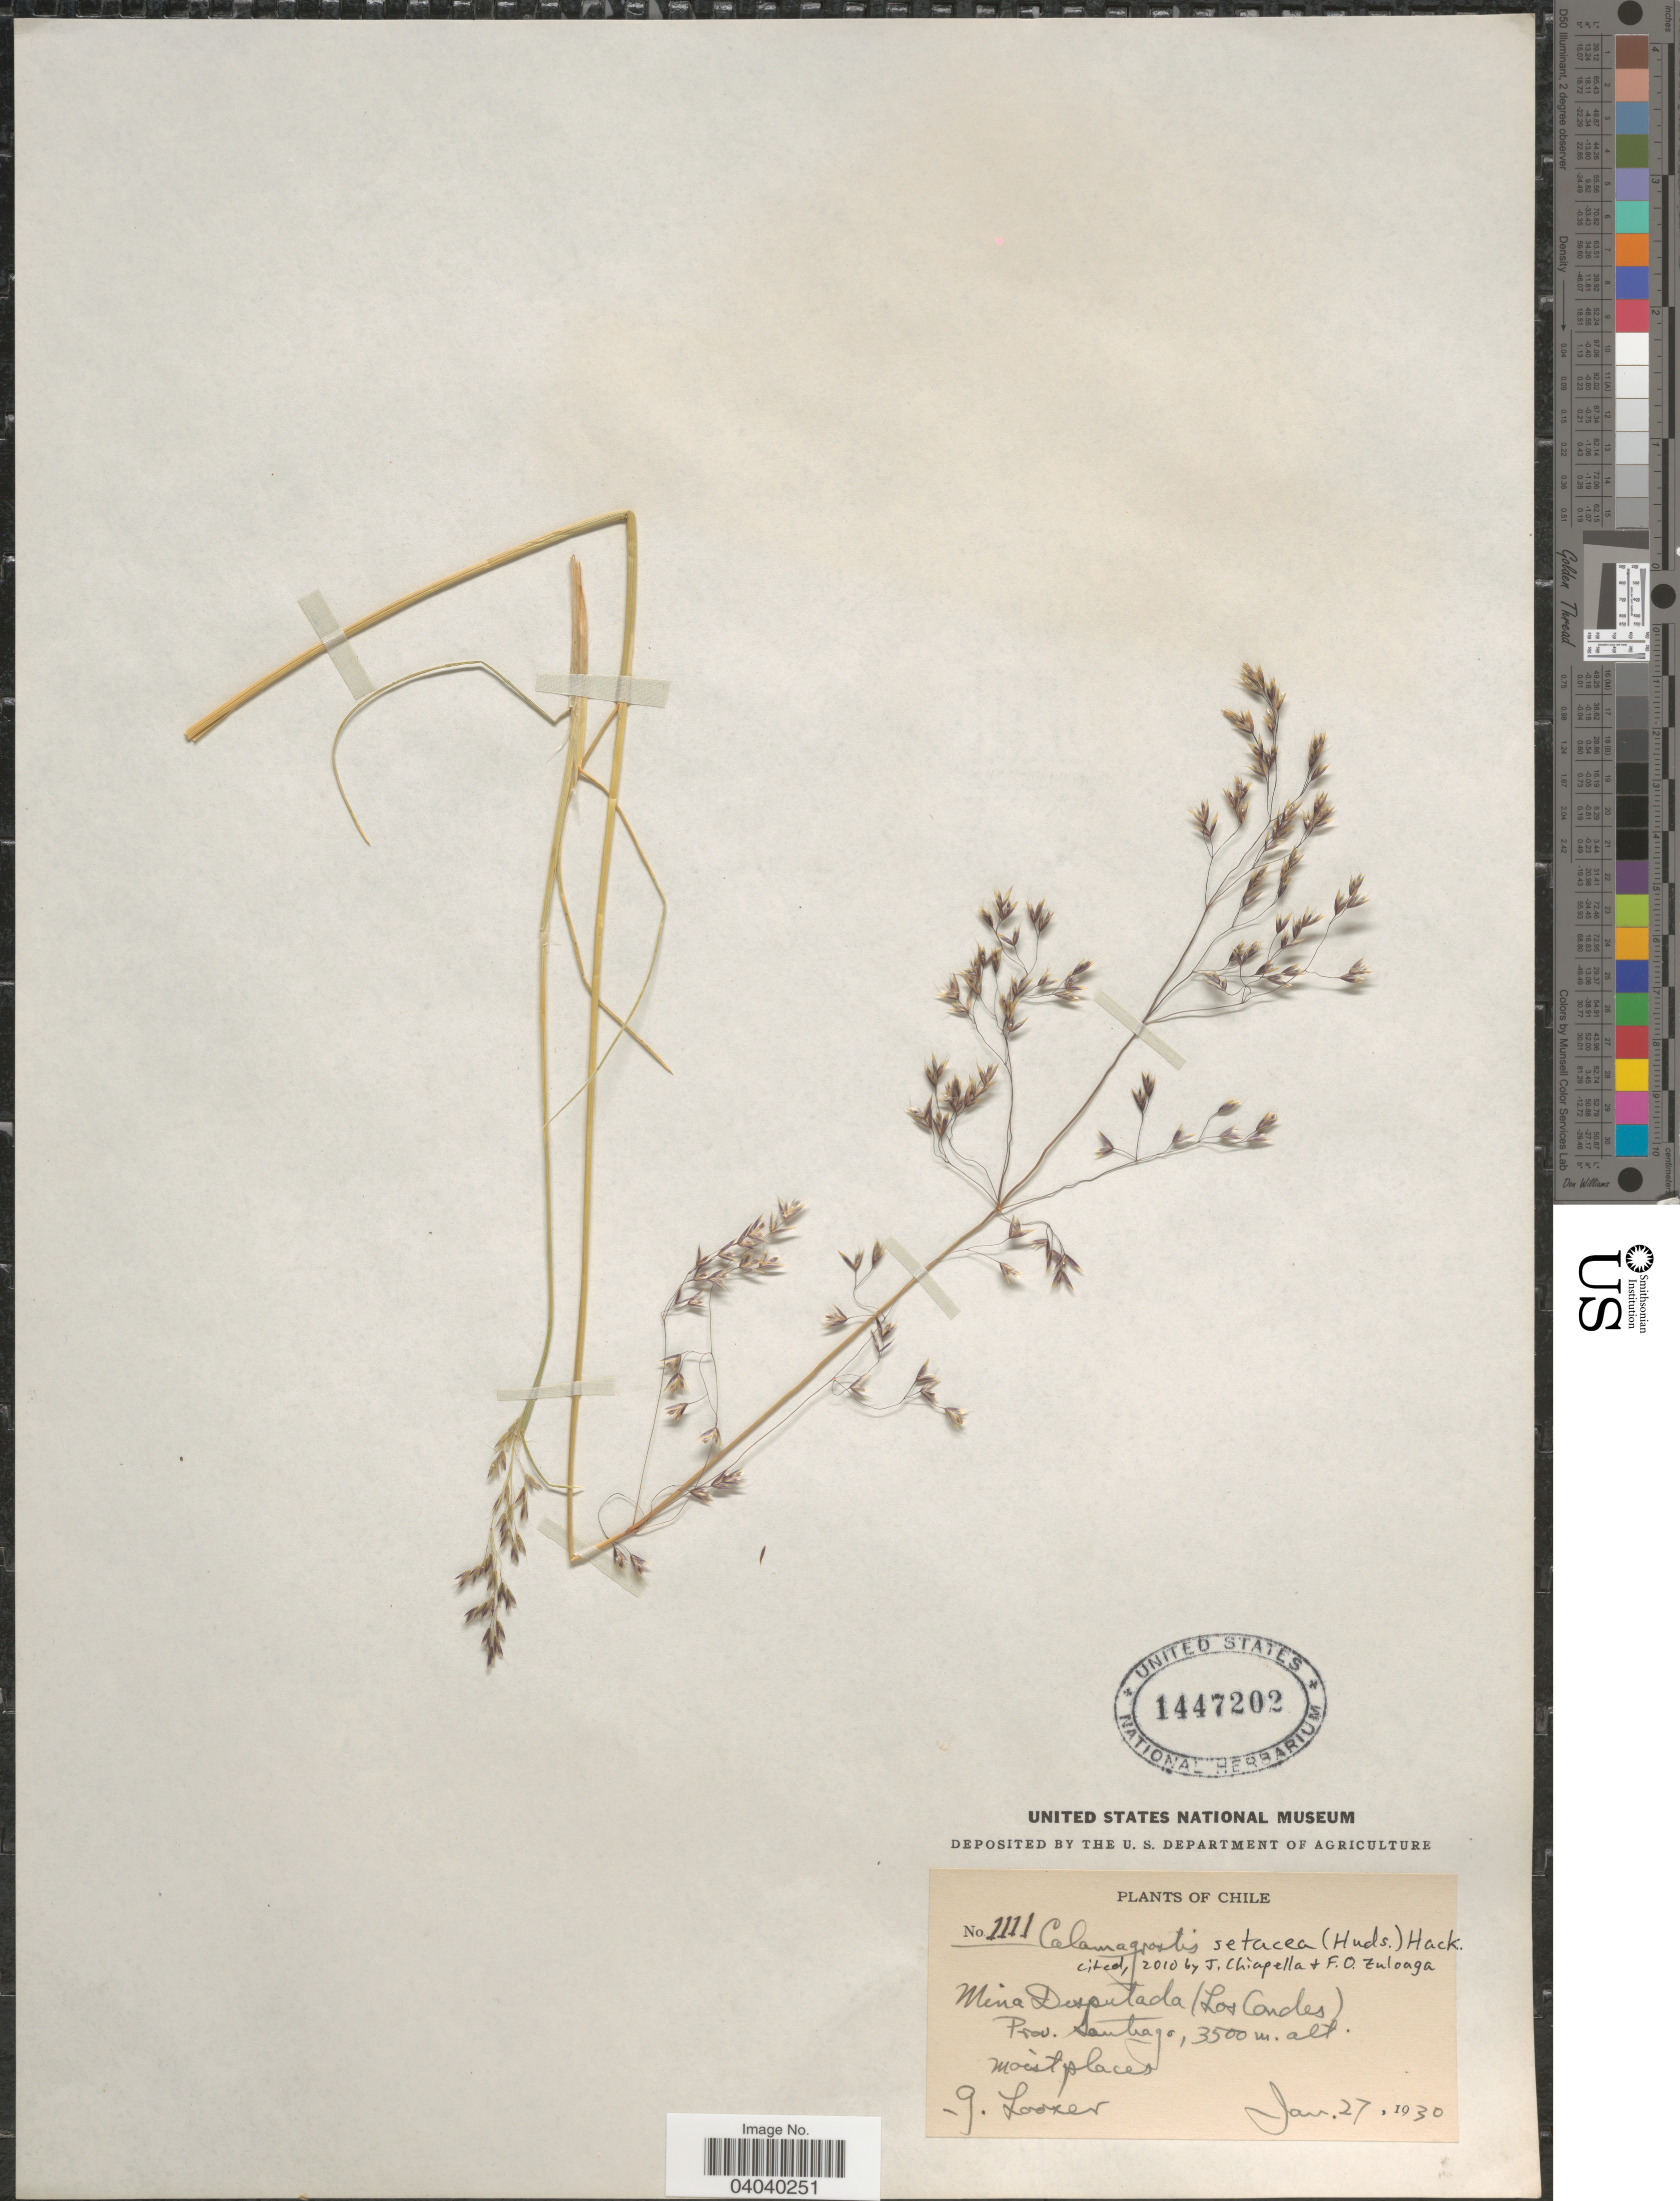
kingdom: Plantae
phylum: Tracheophyta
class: Liliopsida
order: Poales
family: Poaceae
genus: Deschampsia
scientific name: Deschampsia setacea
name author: (Huds.) Hack.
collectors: G. Looser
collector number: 1111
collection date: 1930-01-27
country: Chile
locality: Mina Desputada (Los Condes), Prov. Santiago.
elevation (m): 3500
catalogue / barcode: US 1447202